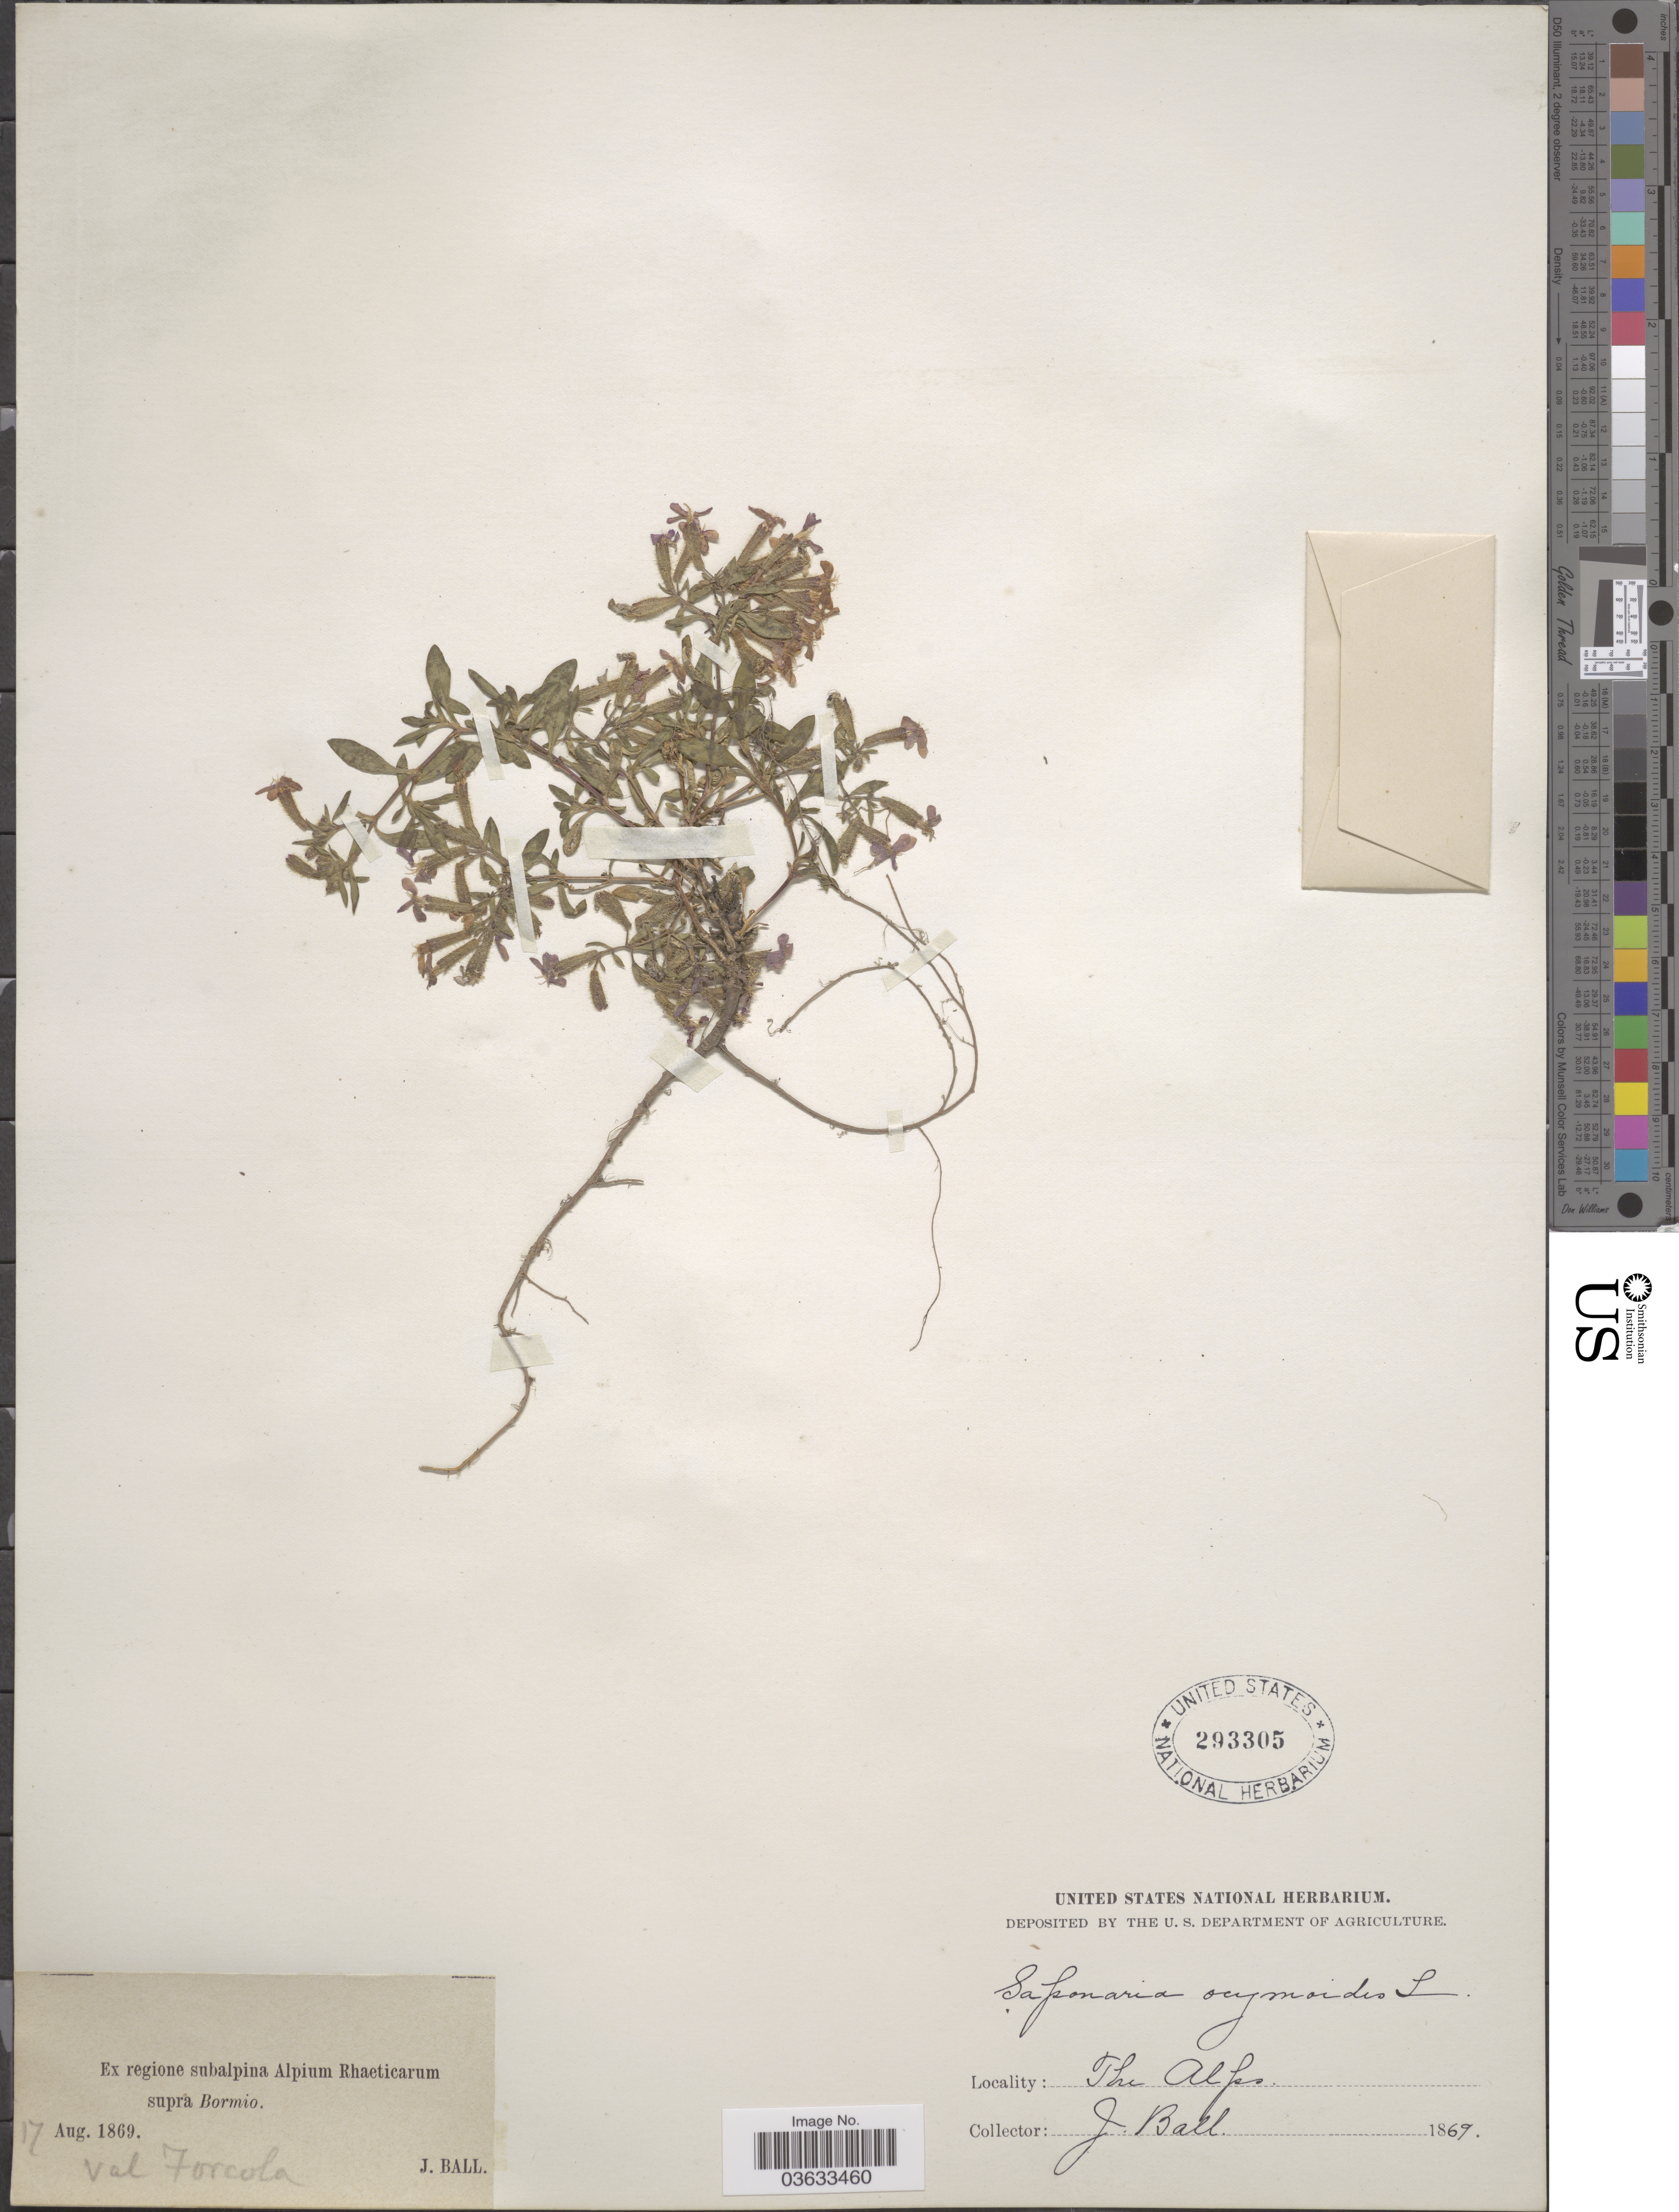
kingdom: Plantae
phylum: Tracheophyta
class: Magnoliopsida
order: Caryophyllales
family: Caryophyllaceae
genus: Saponaria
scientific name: Saponaria ocymoides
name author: L.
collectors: J. Ball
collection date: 1869-08-17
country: Italy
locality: Ex regione subalpine Alpium Rhaeticarum supra Bormio. Val Torcola. The Alps.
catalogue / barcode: US 293305